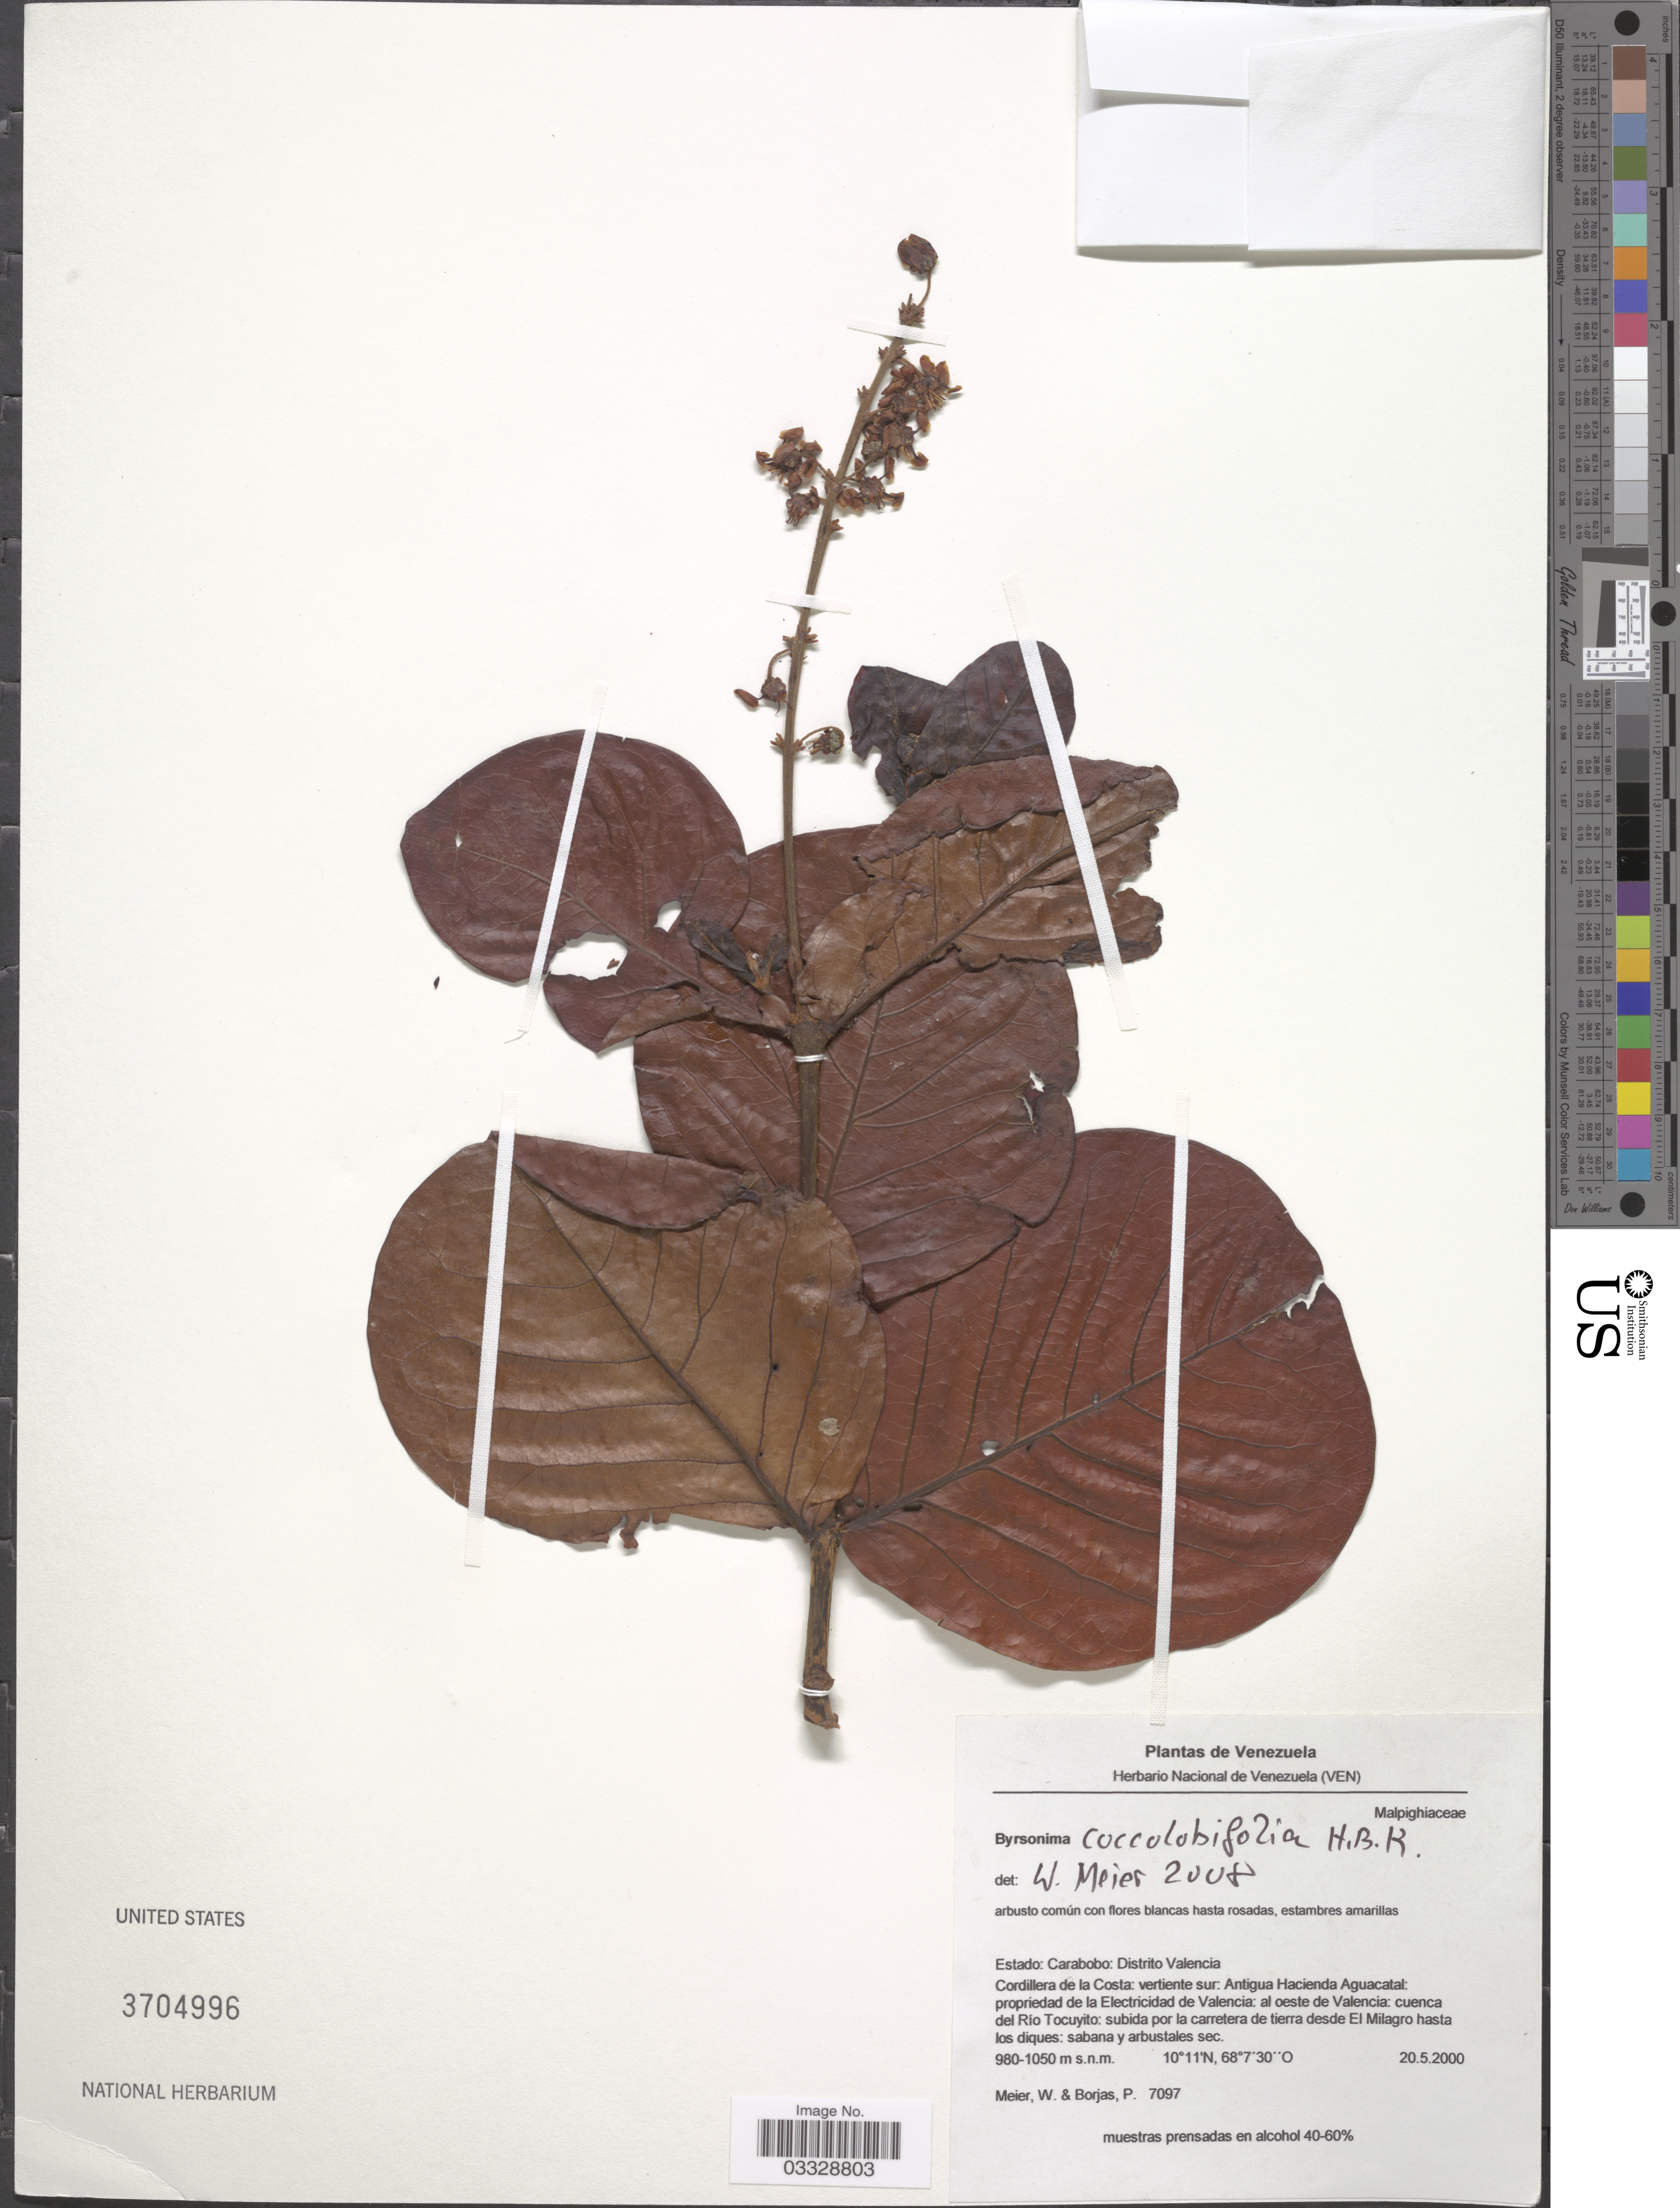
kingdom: Plantae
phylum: Tracheophyta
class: Magnoliopsida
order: Malpighiales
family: Malpighiaceae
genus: Byrsonima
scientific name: Byrsonima concinna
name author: Benth.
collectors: W. Meijer & P. Borjas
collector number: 7097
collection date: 2000-05-20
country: Venezuela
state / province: Carabobo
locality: Distrito Valencia. Cordillera de la Costa: vertiente sur: Antigua Hacienda Aguacatal: propriedad de la Electricidad de Valencia: al oeste de Valencia: cuenca del Rio Tocuyito: subida por la carretera de tierra desde El Milagro hasta los diques.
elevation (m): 980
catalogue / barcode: US 3704996